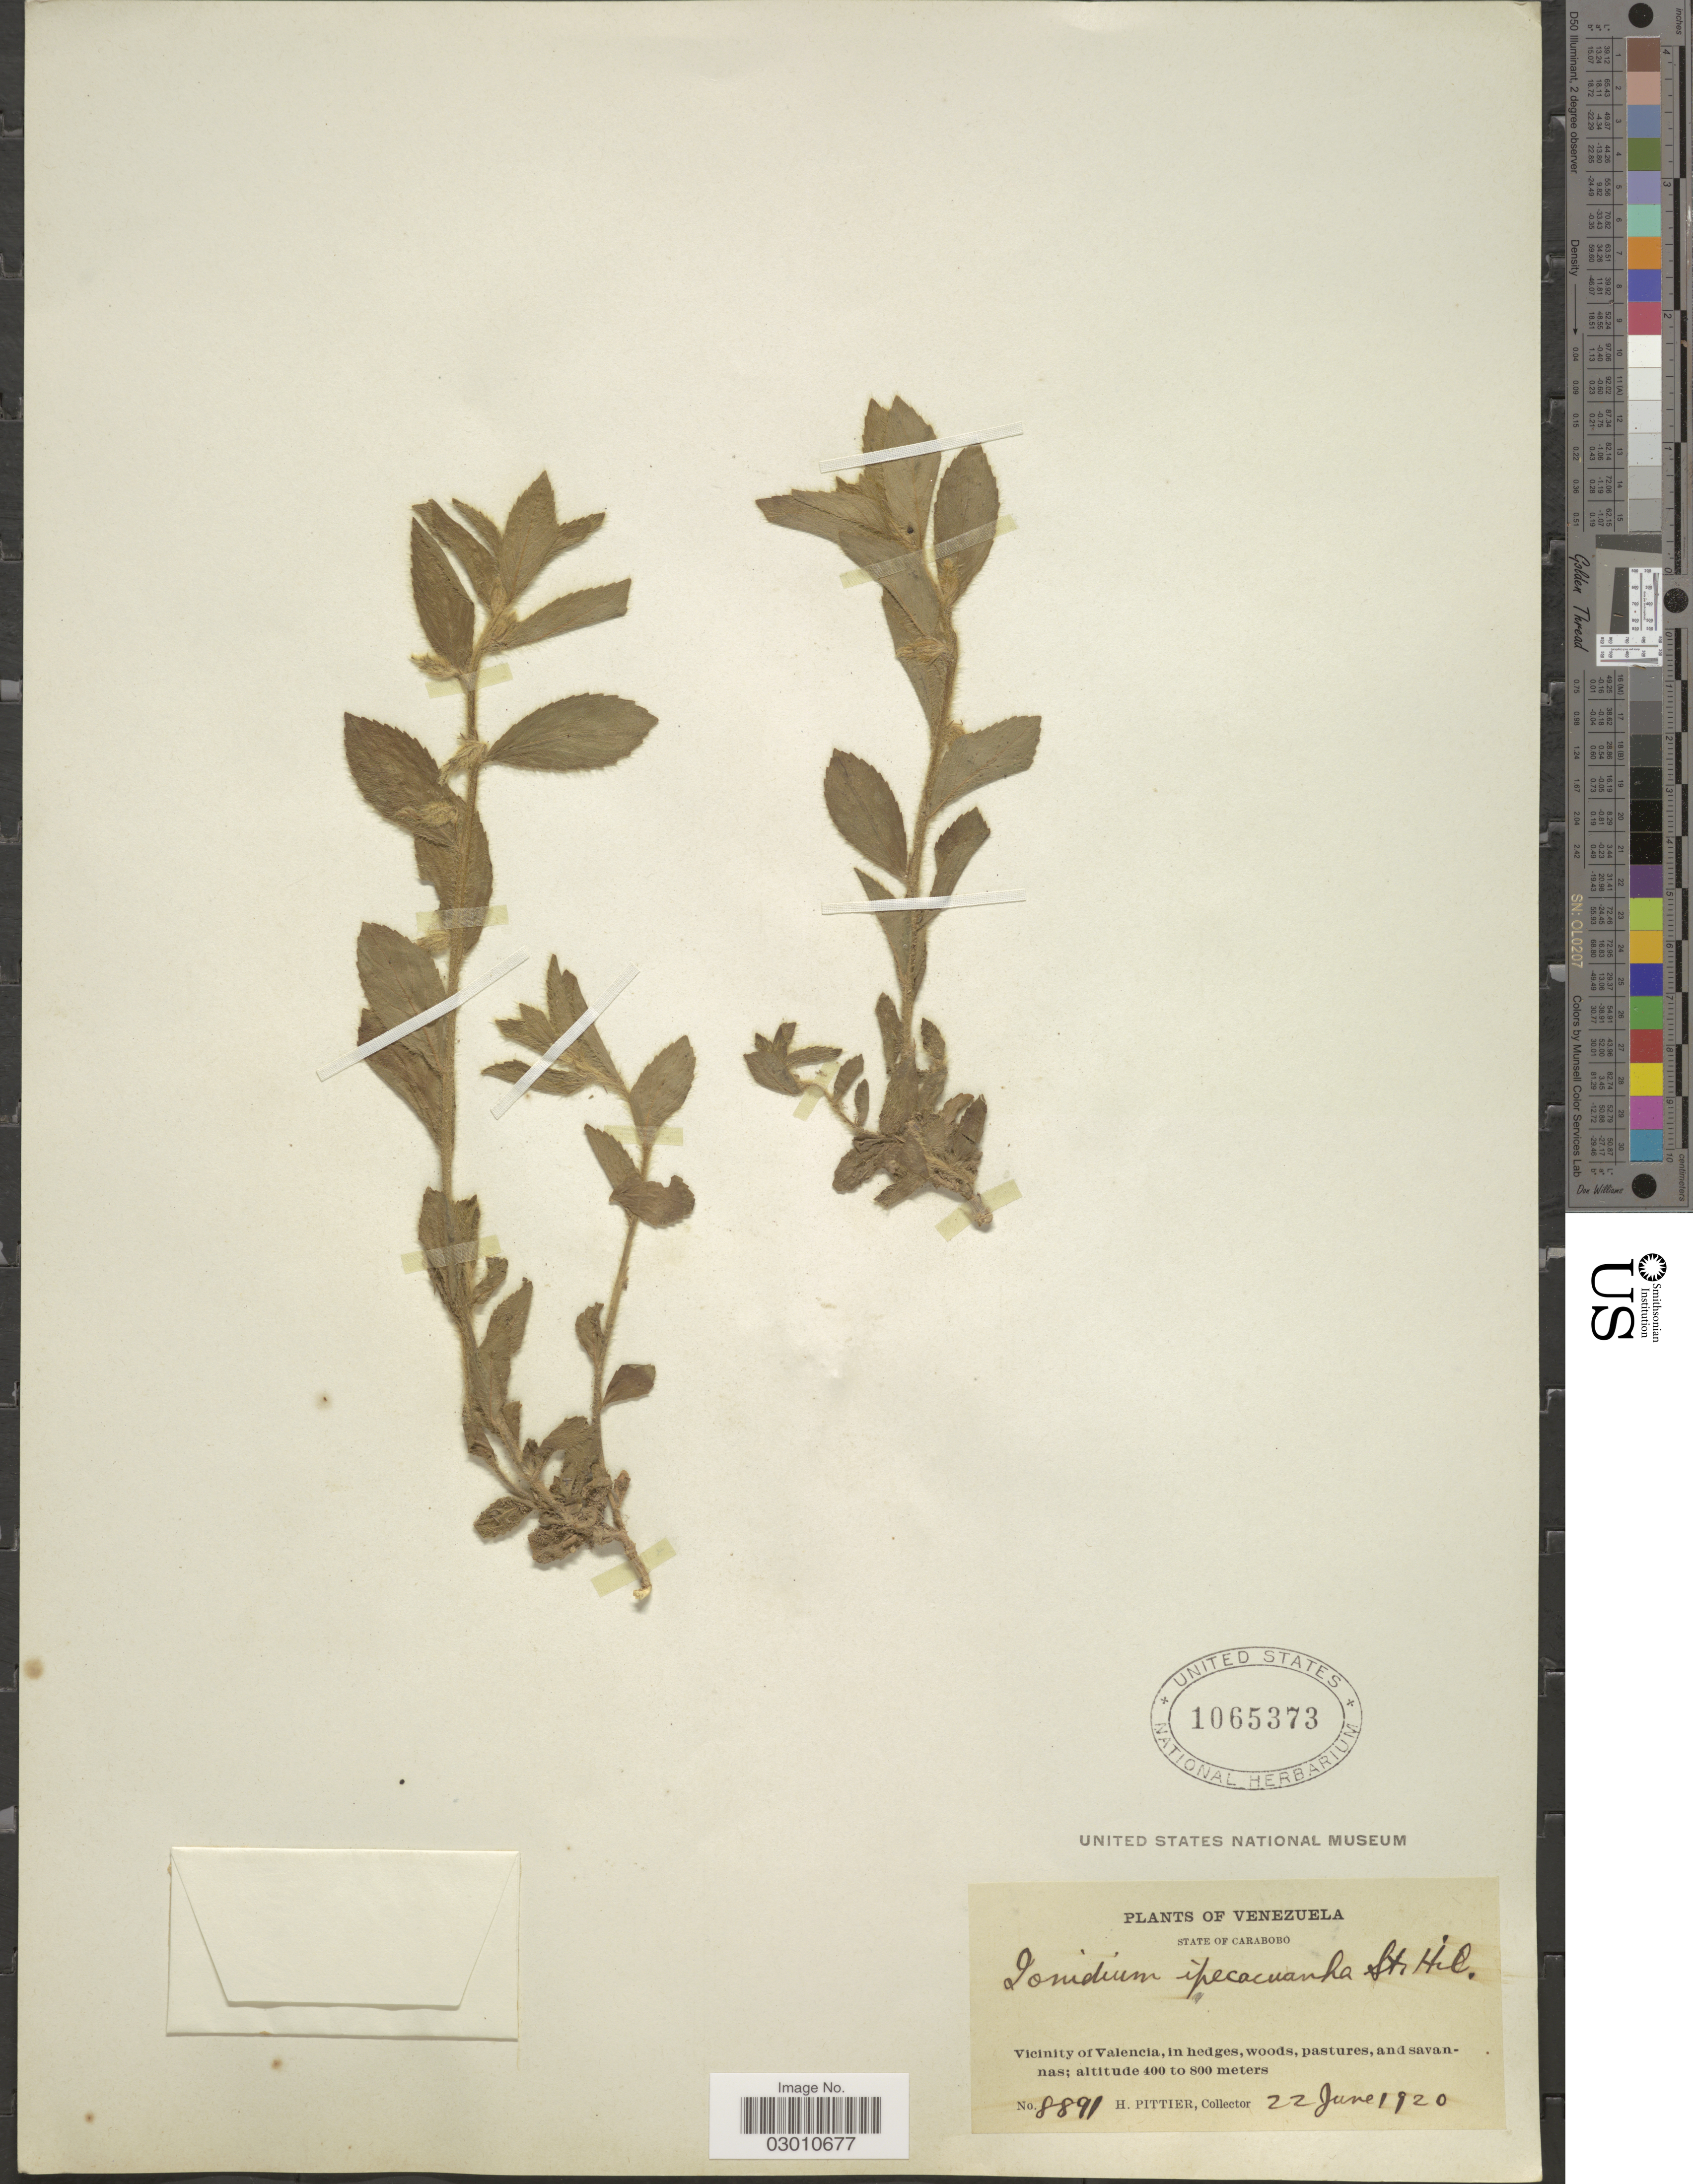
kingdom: Plantae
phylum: Tracheophyta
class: Magnoliopsida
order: Malpighiales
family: Violaceae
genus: Pombalia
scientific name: Pombalia calceolaria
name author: (L.) Paula-Souza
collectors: H. F. Pittier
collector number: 8891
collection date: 1920-06-22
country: Venezuela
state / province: Carabobo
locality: Vicinity of Valencia, in hedges, woods, pastures, and savannas.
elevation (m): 400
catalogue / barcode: US 1065373